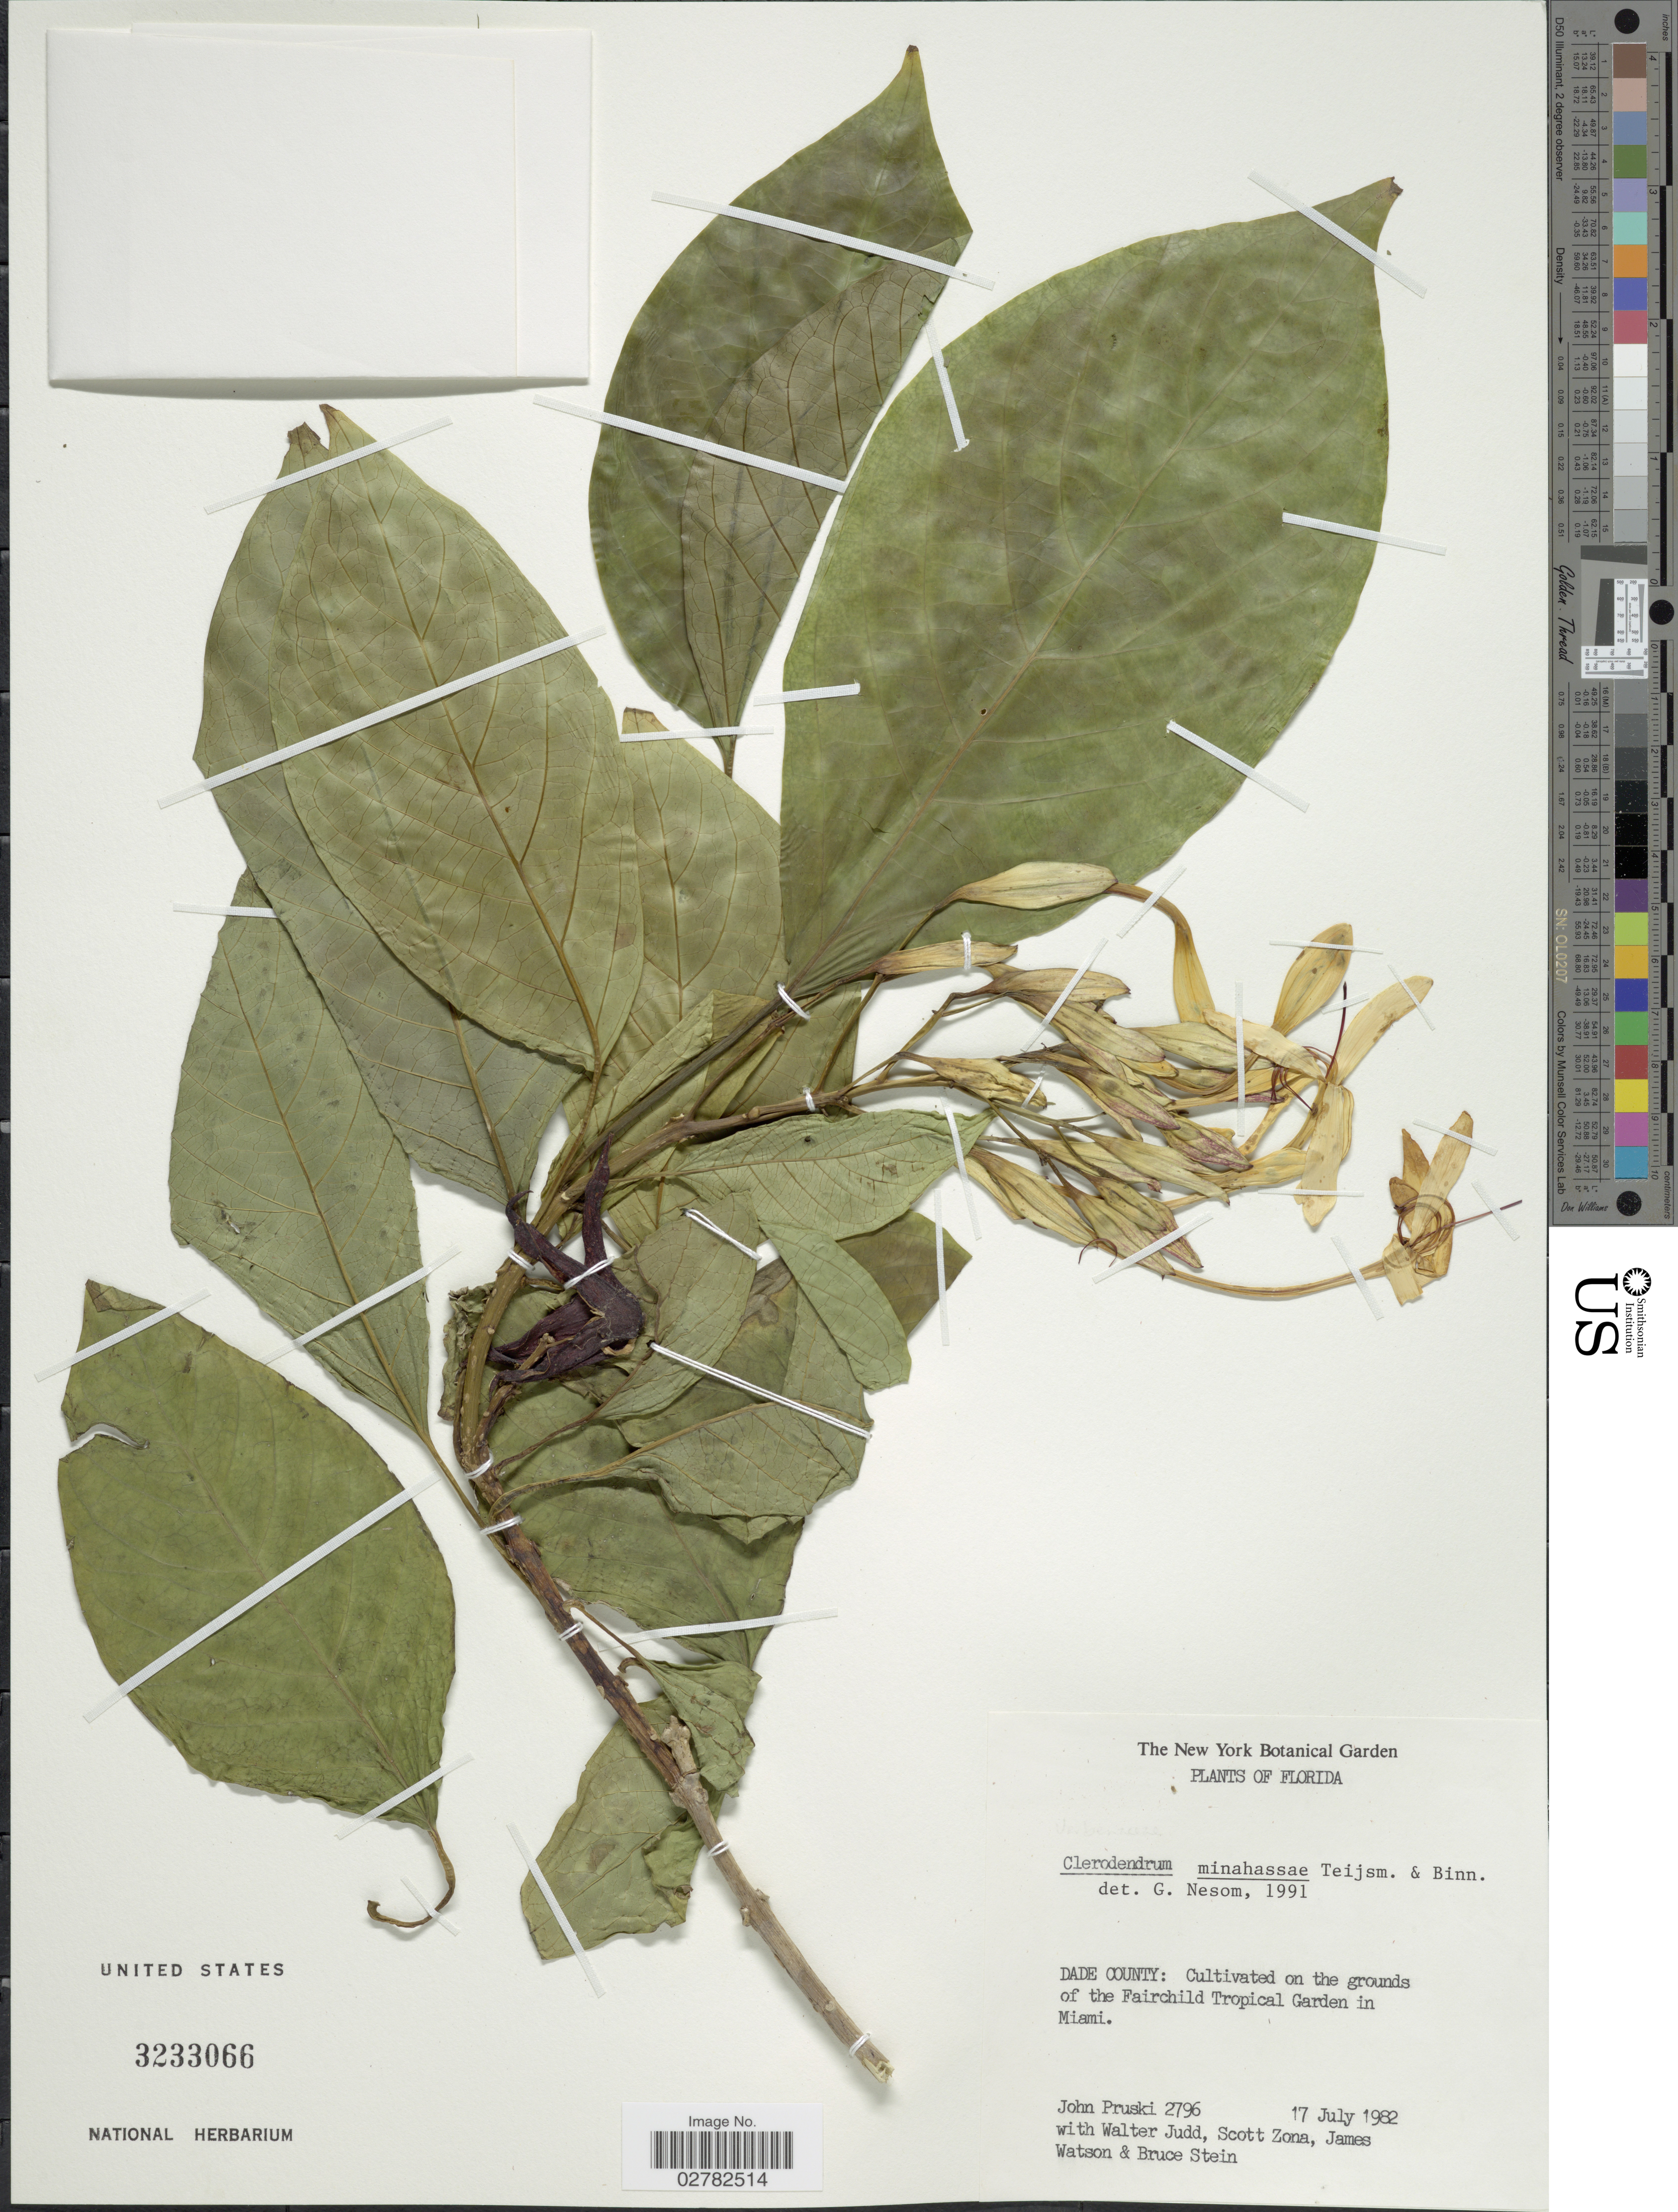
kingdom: Plantae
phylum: Tracheophyta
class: Magnoliopsida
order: Lamiales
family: Lamiaceae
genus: Clerodendrum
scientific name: Clerodendrum minahassae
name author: Teysm. & Binn.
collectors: J. F. Pruski, W. S. Judd, S. Zona, J. B. Watson & B. A. Stein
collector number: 2796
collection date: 1982-07-17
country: United States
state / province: Florida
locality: Dade County: Cultivated on the grounds of the Fairchild Tropical Garden in Miami.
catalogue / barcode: US 3233066